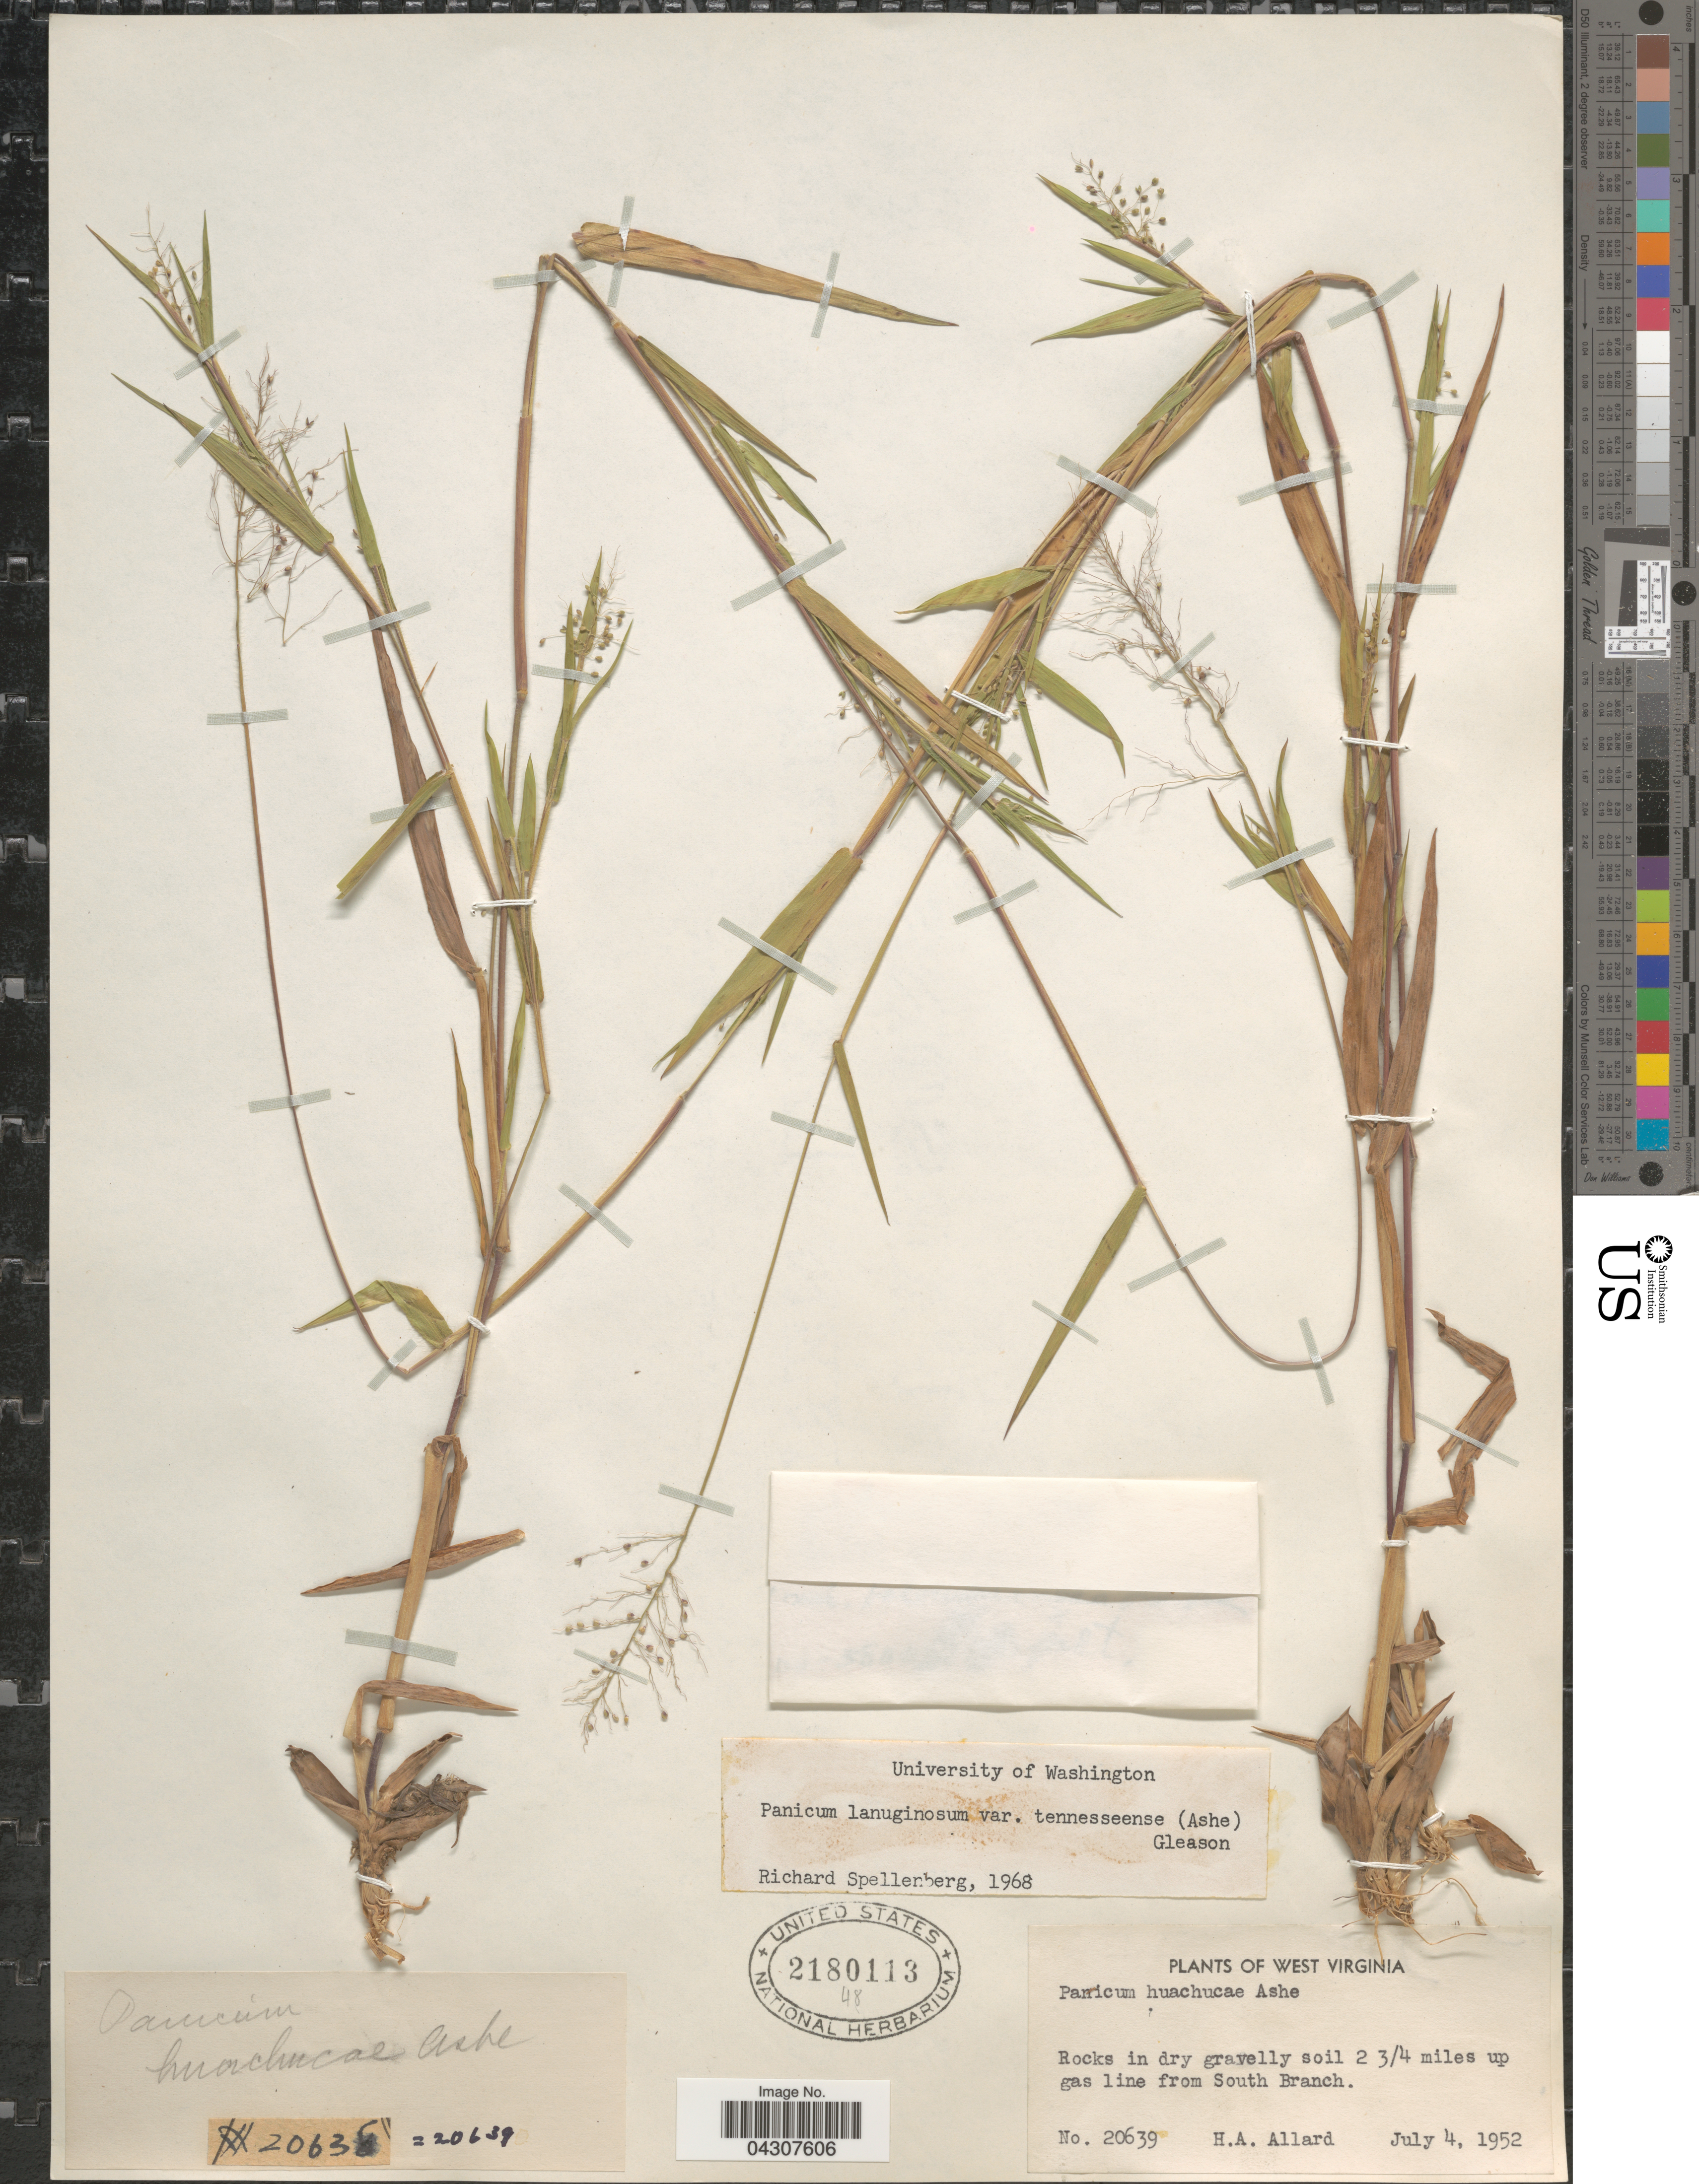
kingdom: Plantae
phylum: Tracheophyta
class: Liliopsida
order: Poales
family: Poaceae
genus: Dichanthelium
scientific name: Dichanthelium acuminatum var. acuminatum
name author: (Sw.) Gould & C.A. Clark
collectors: H. A. Allard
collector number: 20639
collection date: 1952-07-04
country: United States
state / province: West Virginia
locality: Rocks in dry gravelly soil 2 ¾ miles up gas line from South Branch.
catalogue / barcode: US 2180113